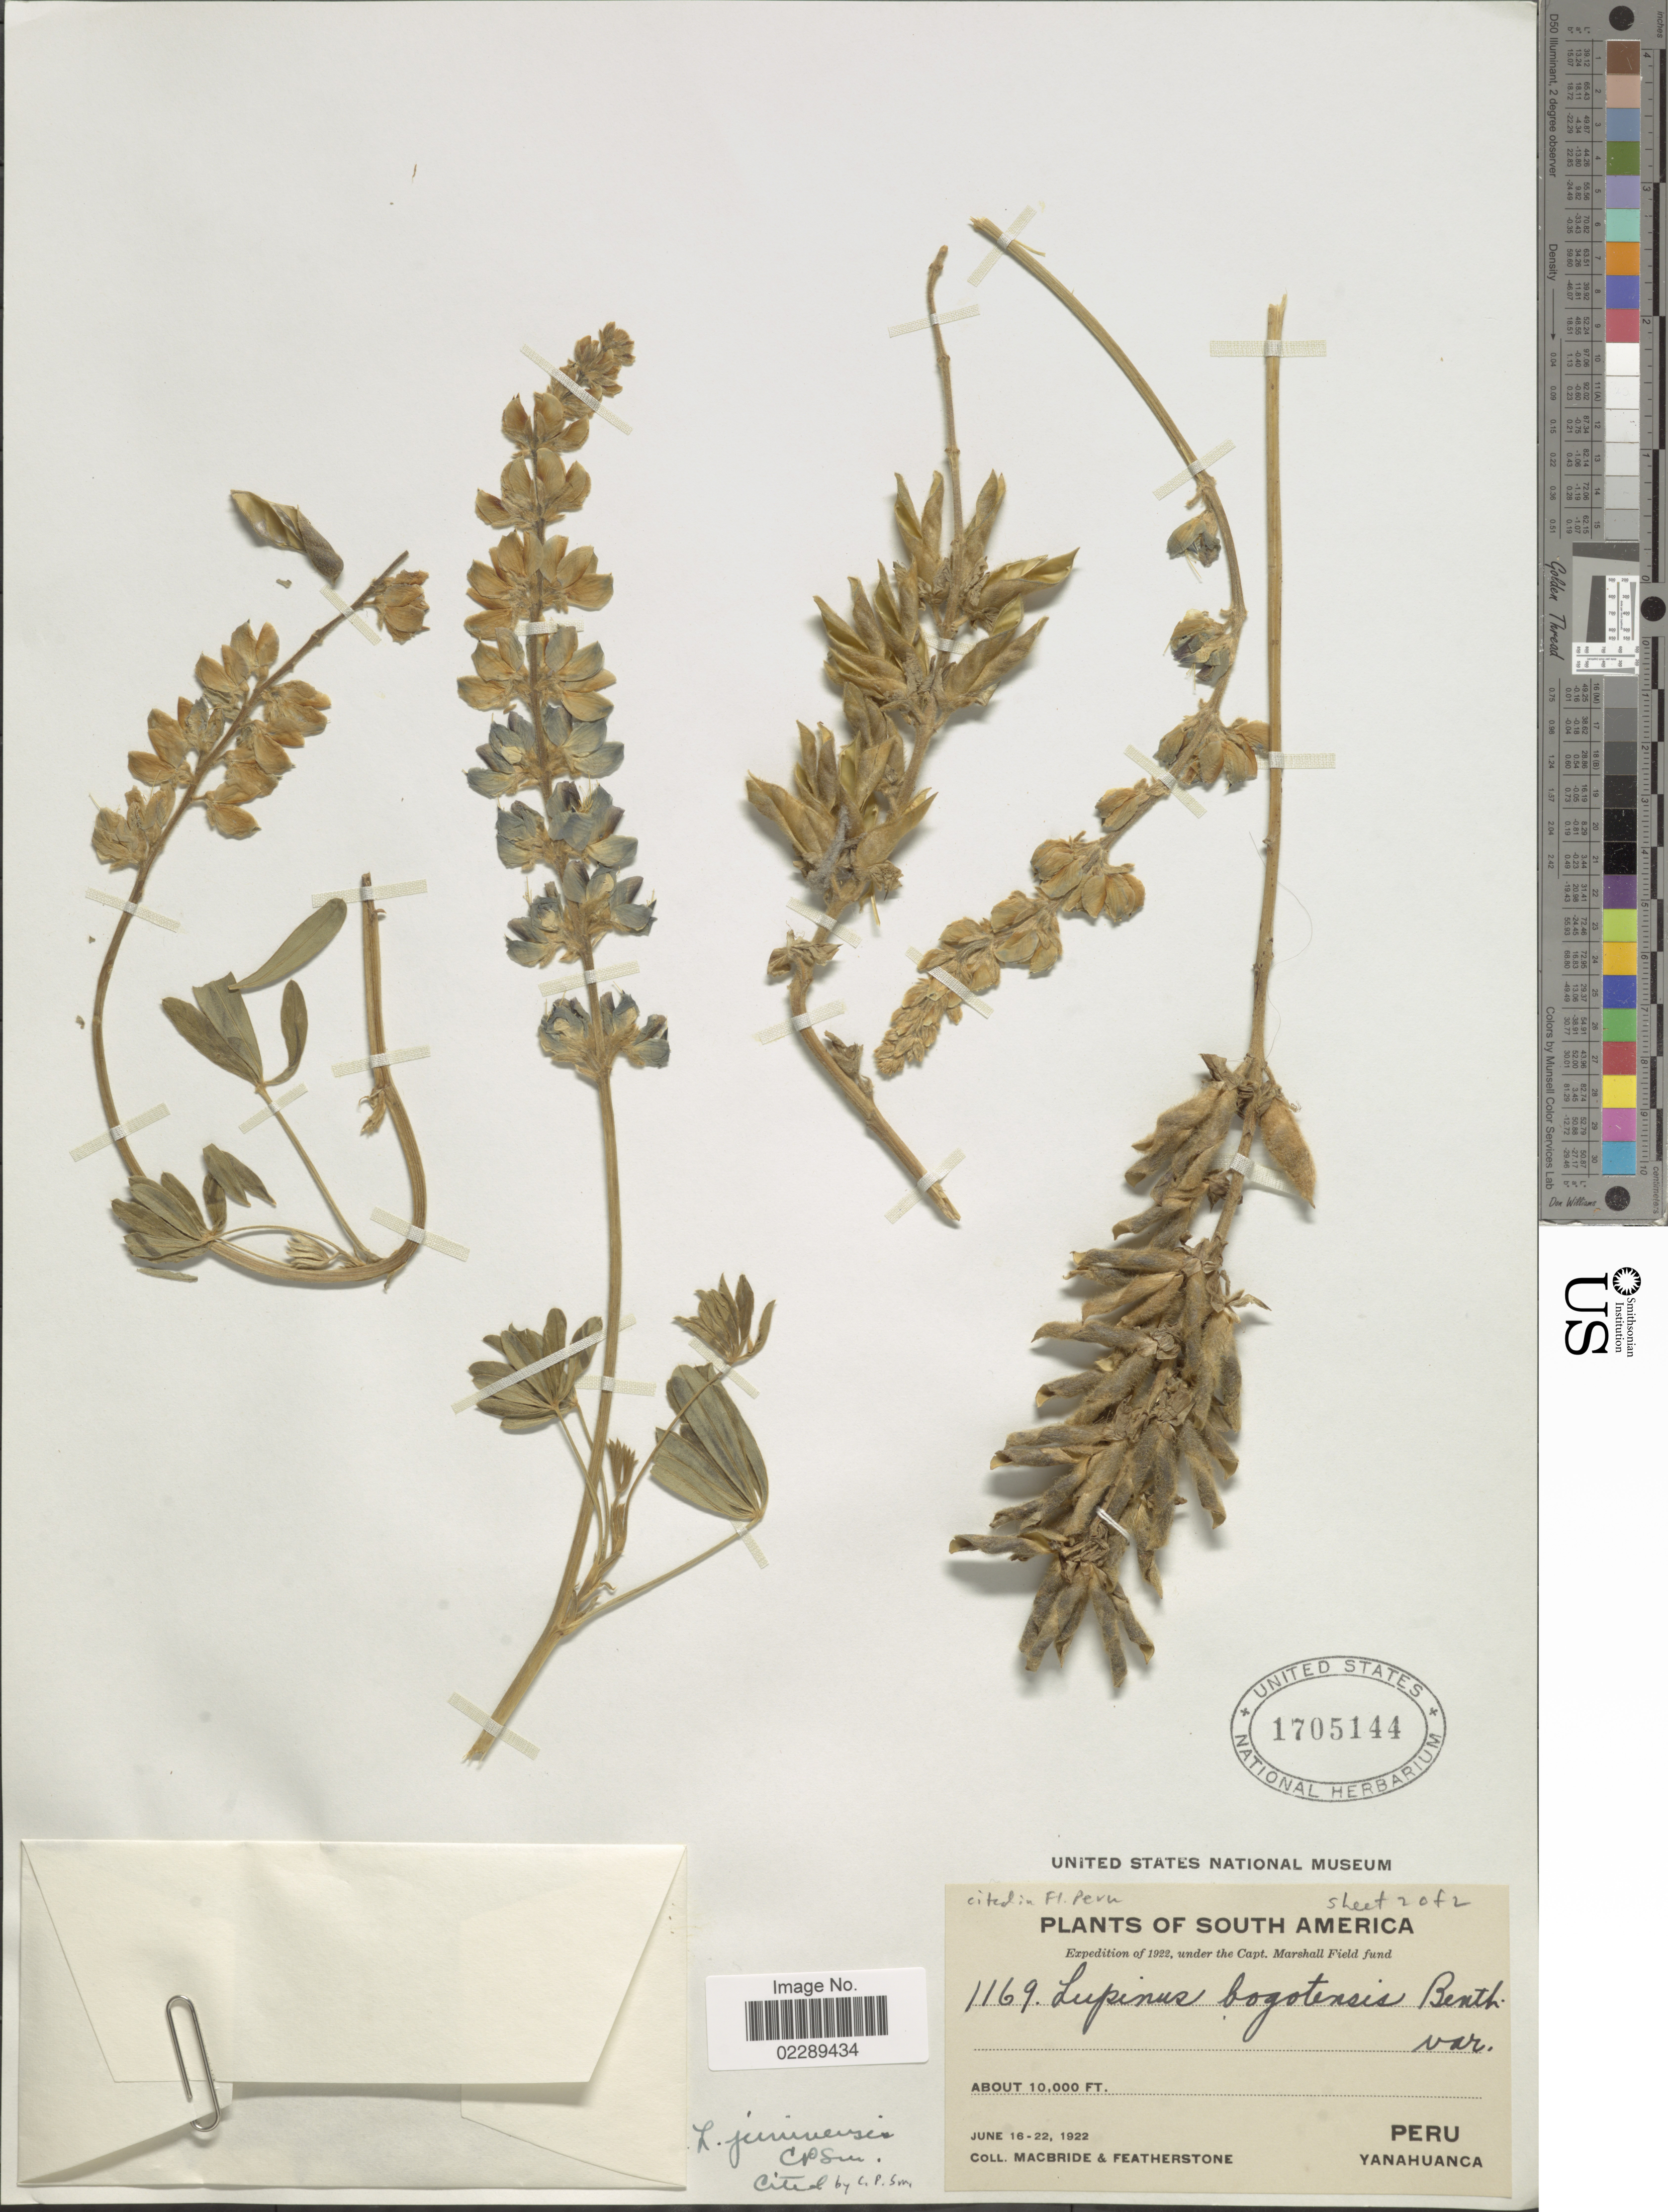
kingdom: Plantae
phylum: Tracheophyta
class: Magnoliopsida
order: Fabales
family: Fabaceae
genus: Lupinus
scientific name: Lupinus juninensis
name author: C.P. Sm.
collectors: Macbride, -- & -. Featherstone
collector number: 1169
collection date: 1922-06-16/1922-06-22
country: Peru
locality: Yanahuanca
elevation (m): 3048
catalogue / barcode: US 1705144